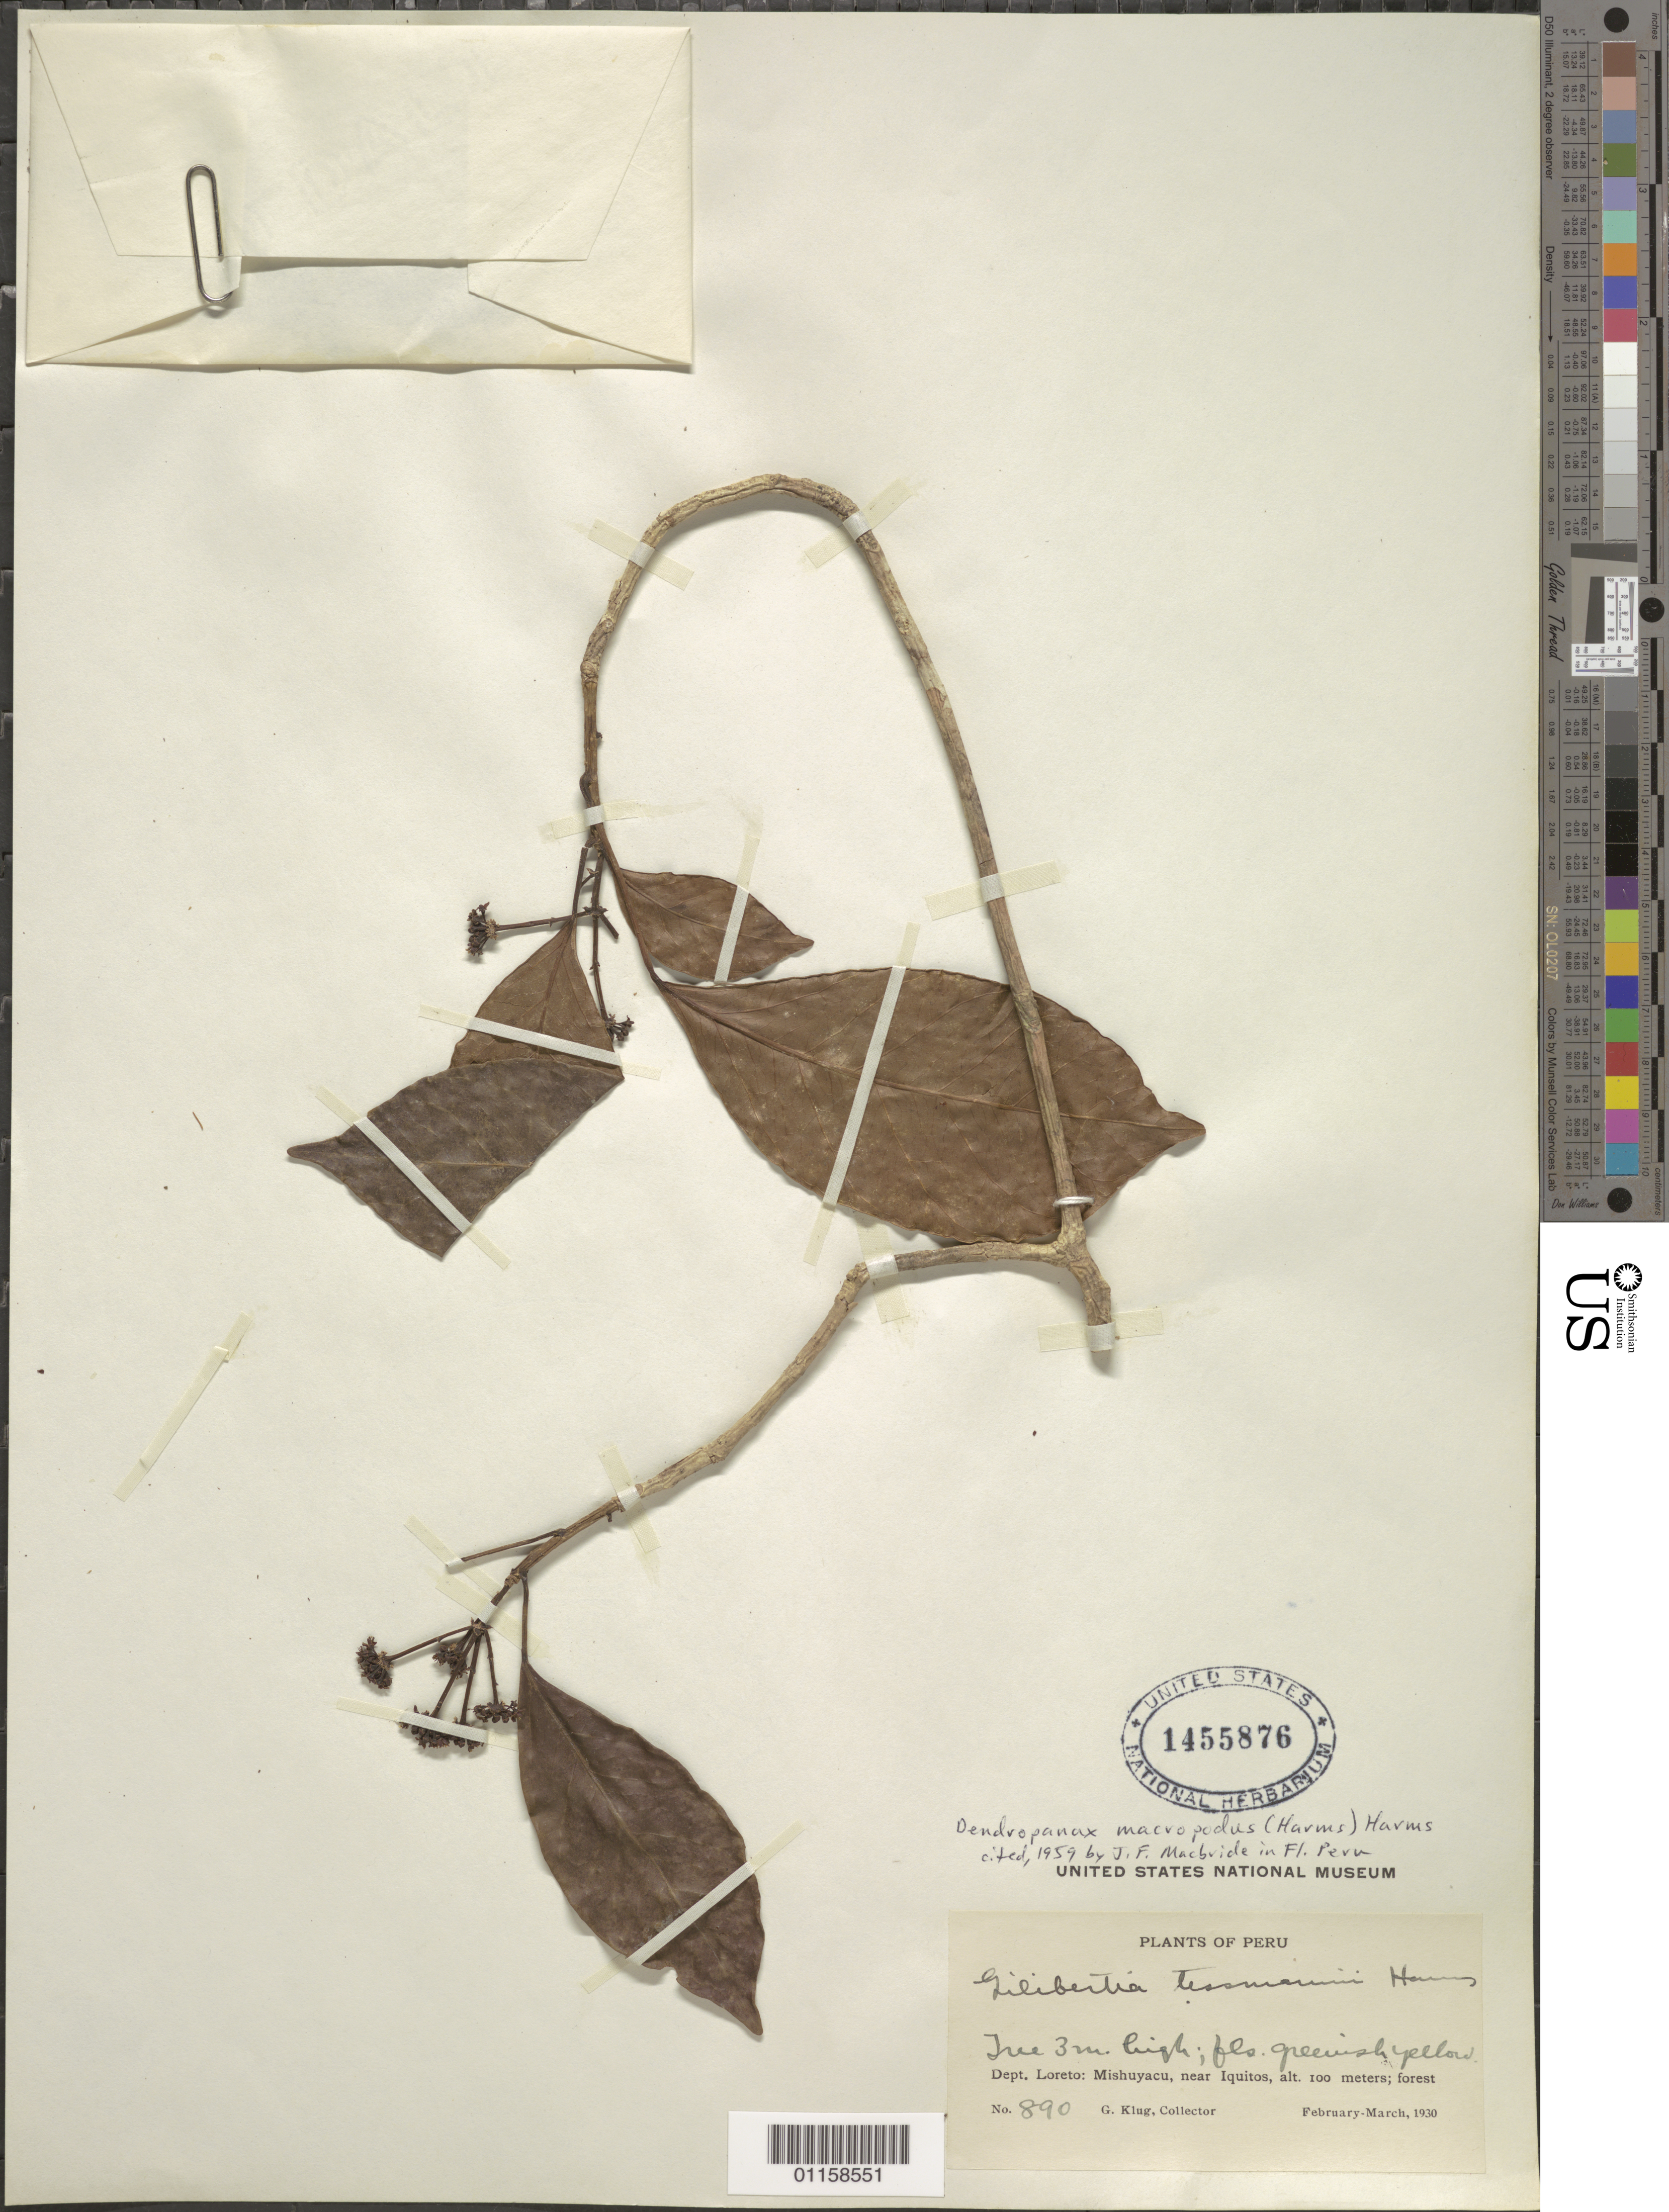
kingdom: Plantae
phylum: Tracheophyta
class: Magnoliopsida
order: Apiales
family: Araliaceae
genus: Dendropanax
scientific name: Dendropanax macropodus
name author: (Harms) Harms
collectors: G. Klug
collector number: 890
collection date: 1930-02/1930-03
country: Peru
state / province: Loreto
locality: Mishuyacu, near Iquitos.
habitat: Tree. Forest.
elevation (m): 100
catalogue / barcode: US 1455876